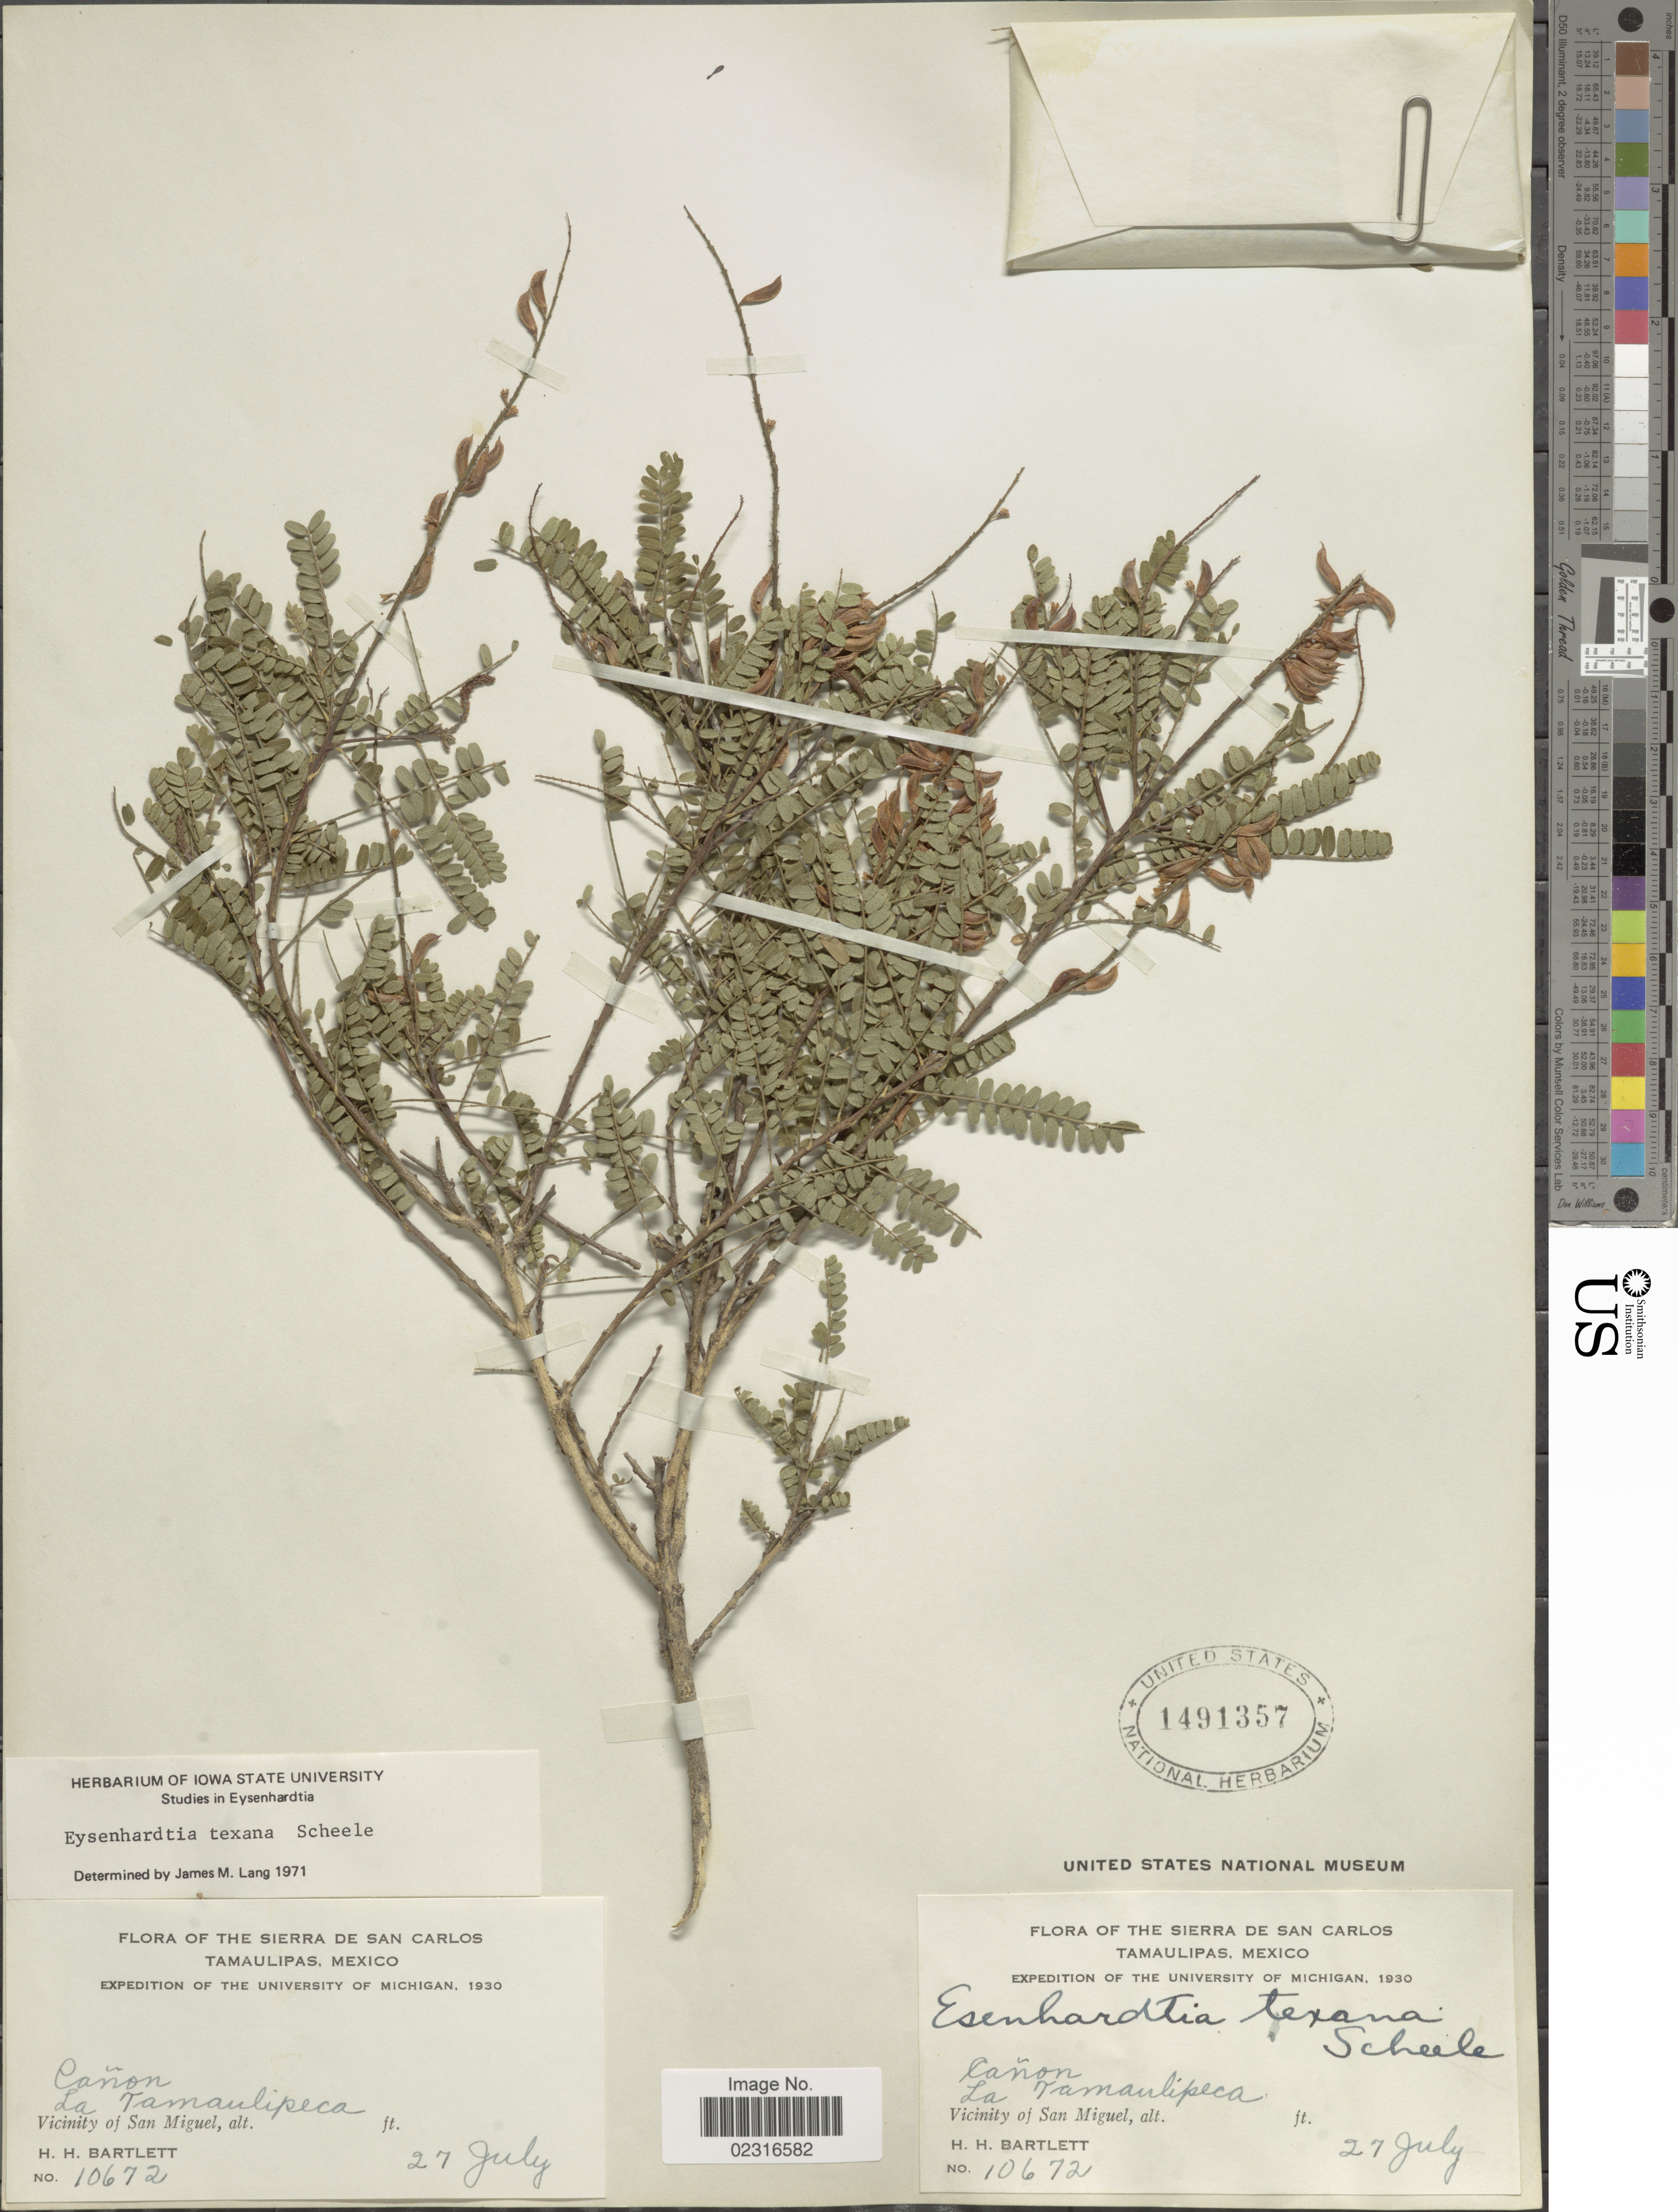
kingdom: Plantae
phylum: Tracheophyta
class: Magnoliopsida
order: Fabales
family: Fabaceae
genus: Eysenhardtia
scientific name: Eysenhardtia texana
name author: Scheele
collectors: H. H. Bartlett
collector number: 10672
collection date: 1930-07-27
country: Mexico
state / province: Tamaulipas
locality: Sierra de San Carlos. Canon. La Tamaulipeca. Vicinity of San Miguel.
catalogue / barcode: US 1491357